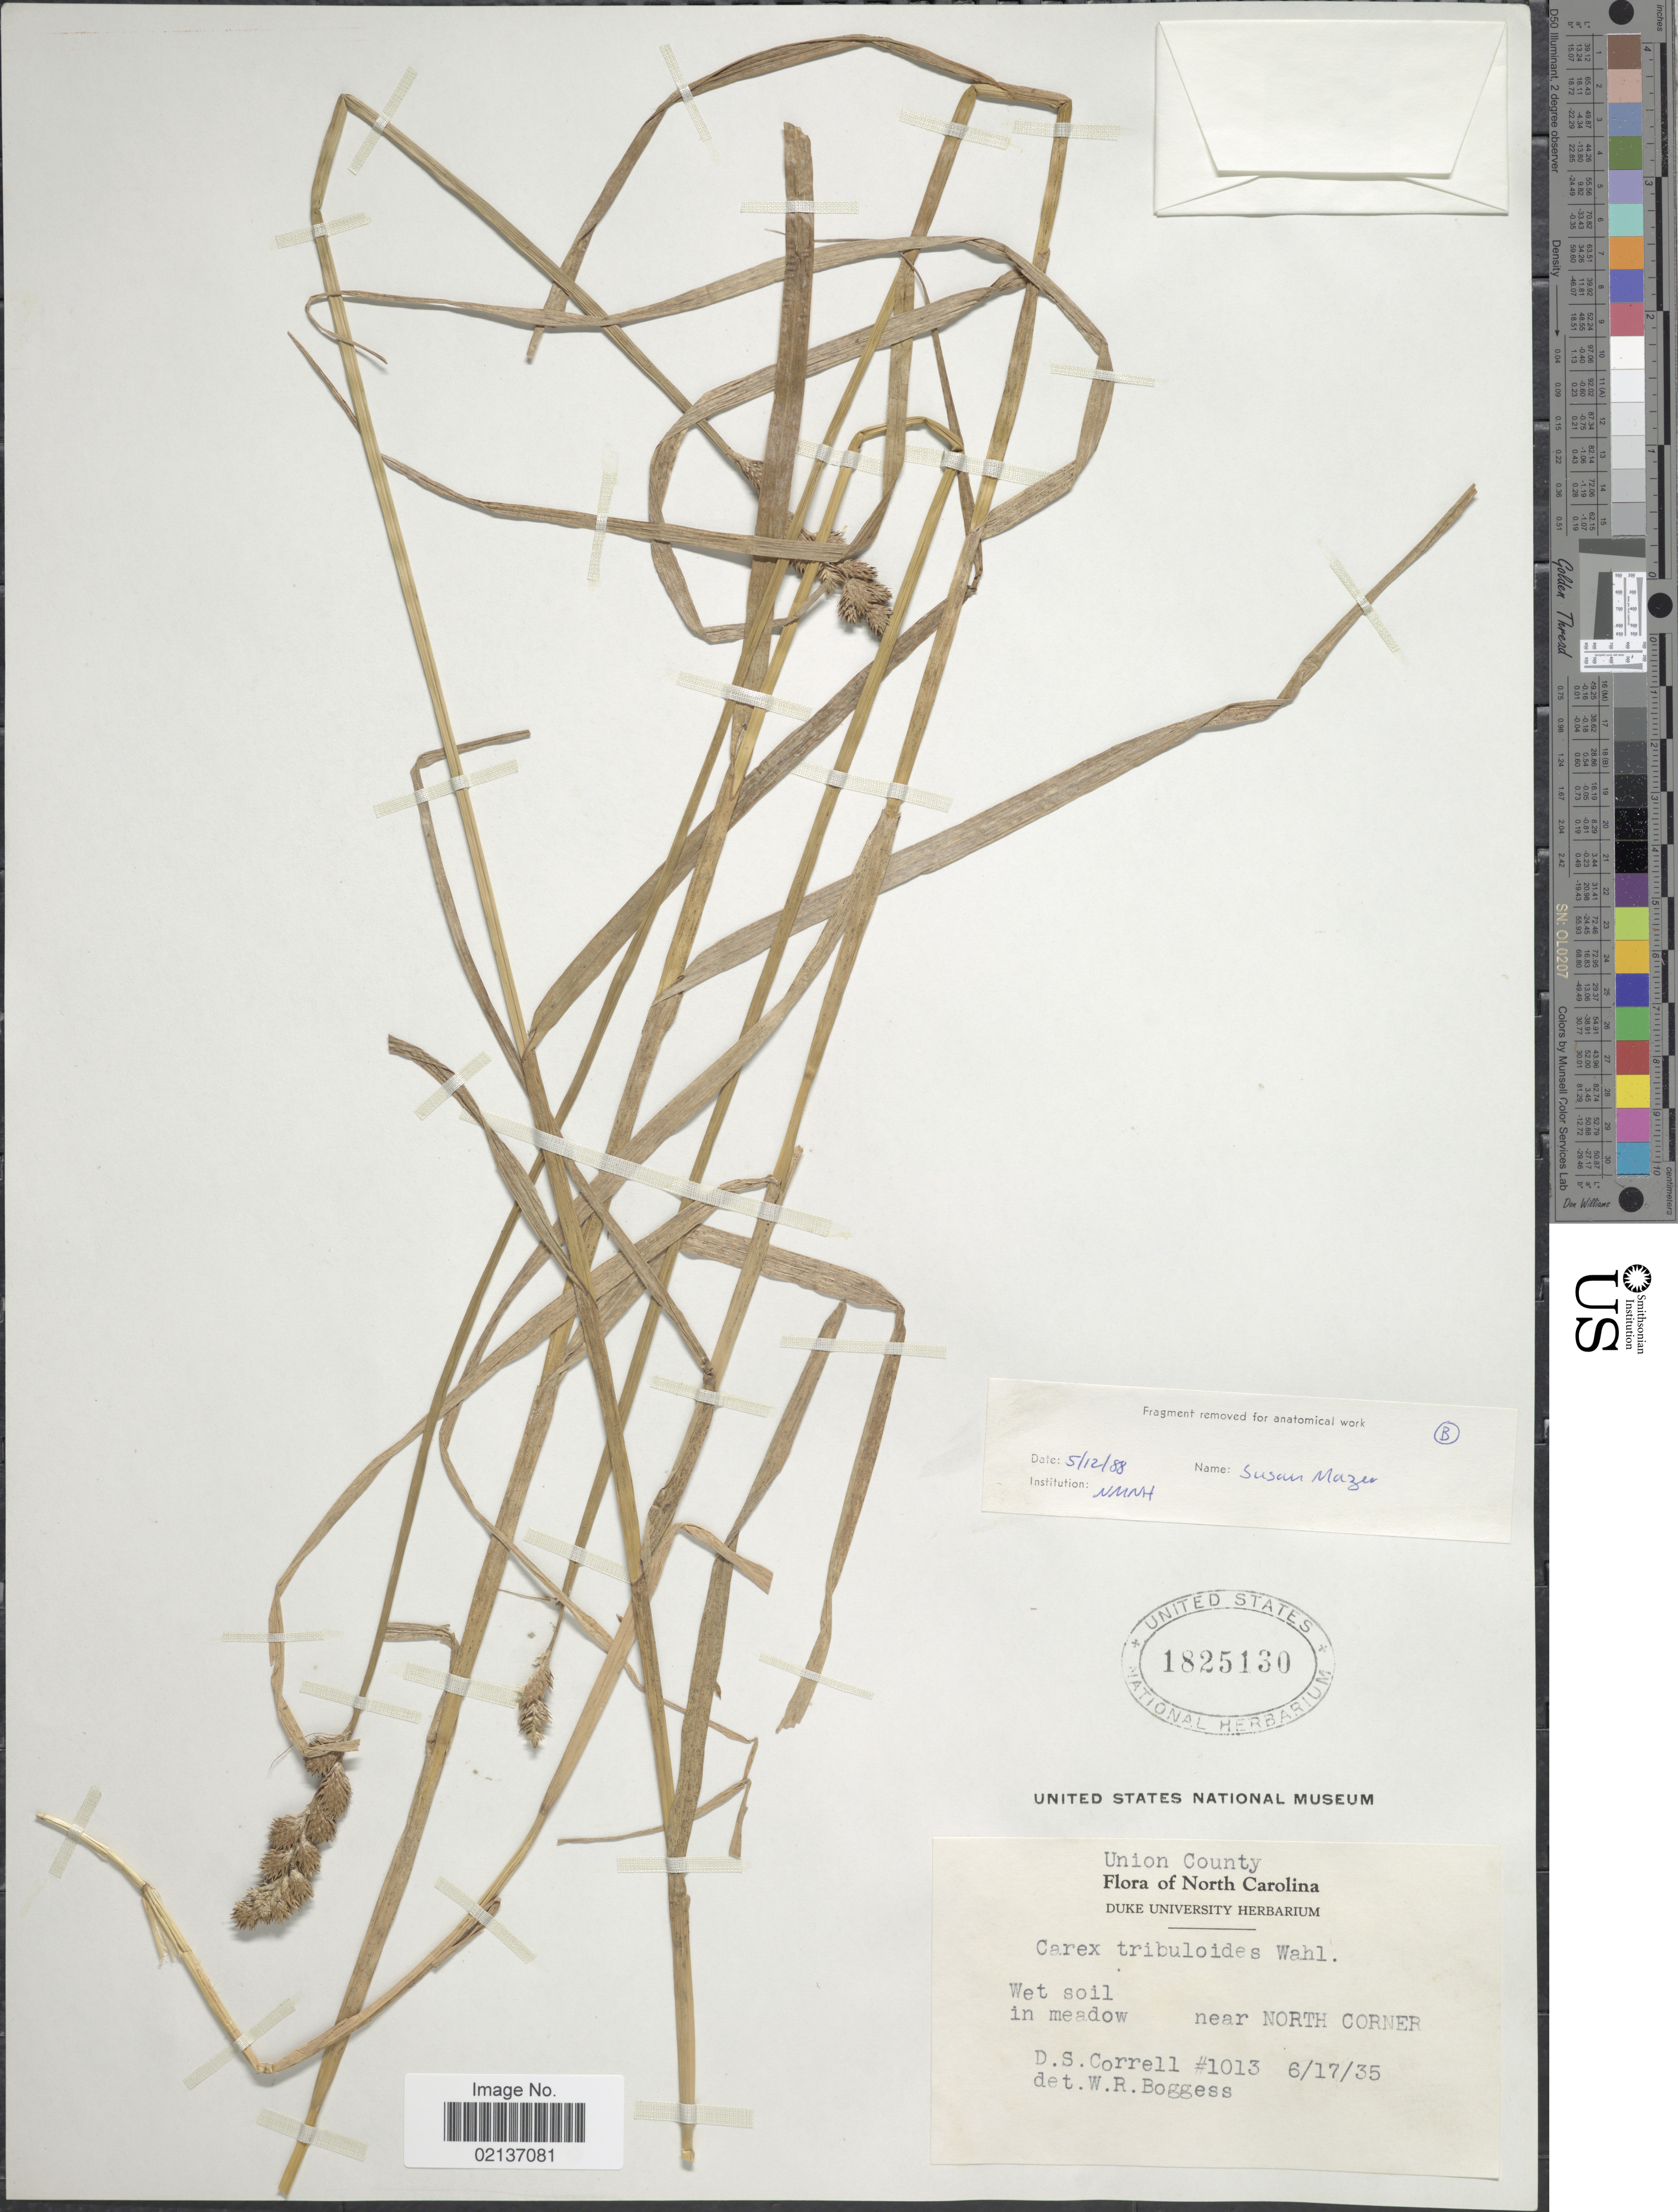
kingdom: Plantae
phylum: Tracheophyta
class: Liliopsida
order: Poales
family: Cyperaceae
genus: Carex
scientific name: Carex tribuloides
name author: Wahlenb.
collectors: D. S. Correll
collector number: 1013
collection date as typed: Transcribed d/m/y: 17/6/35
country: United States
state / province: North Carolina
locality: Union County, near North Corner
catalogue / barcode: US 1825130